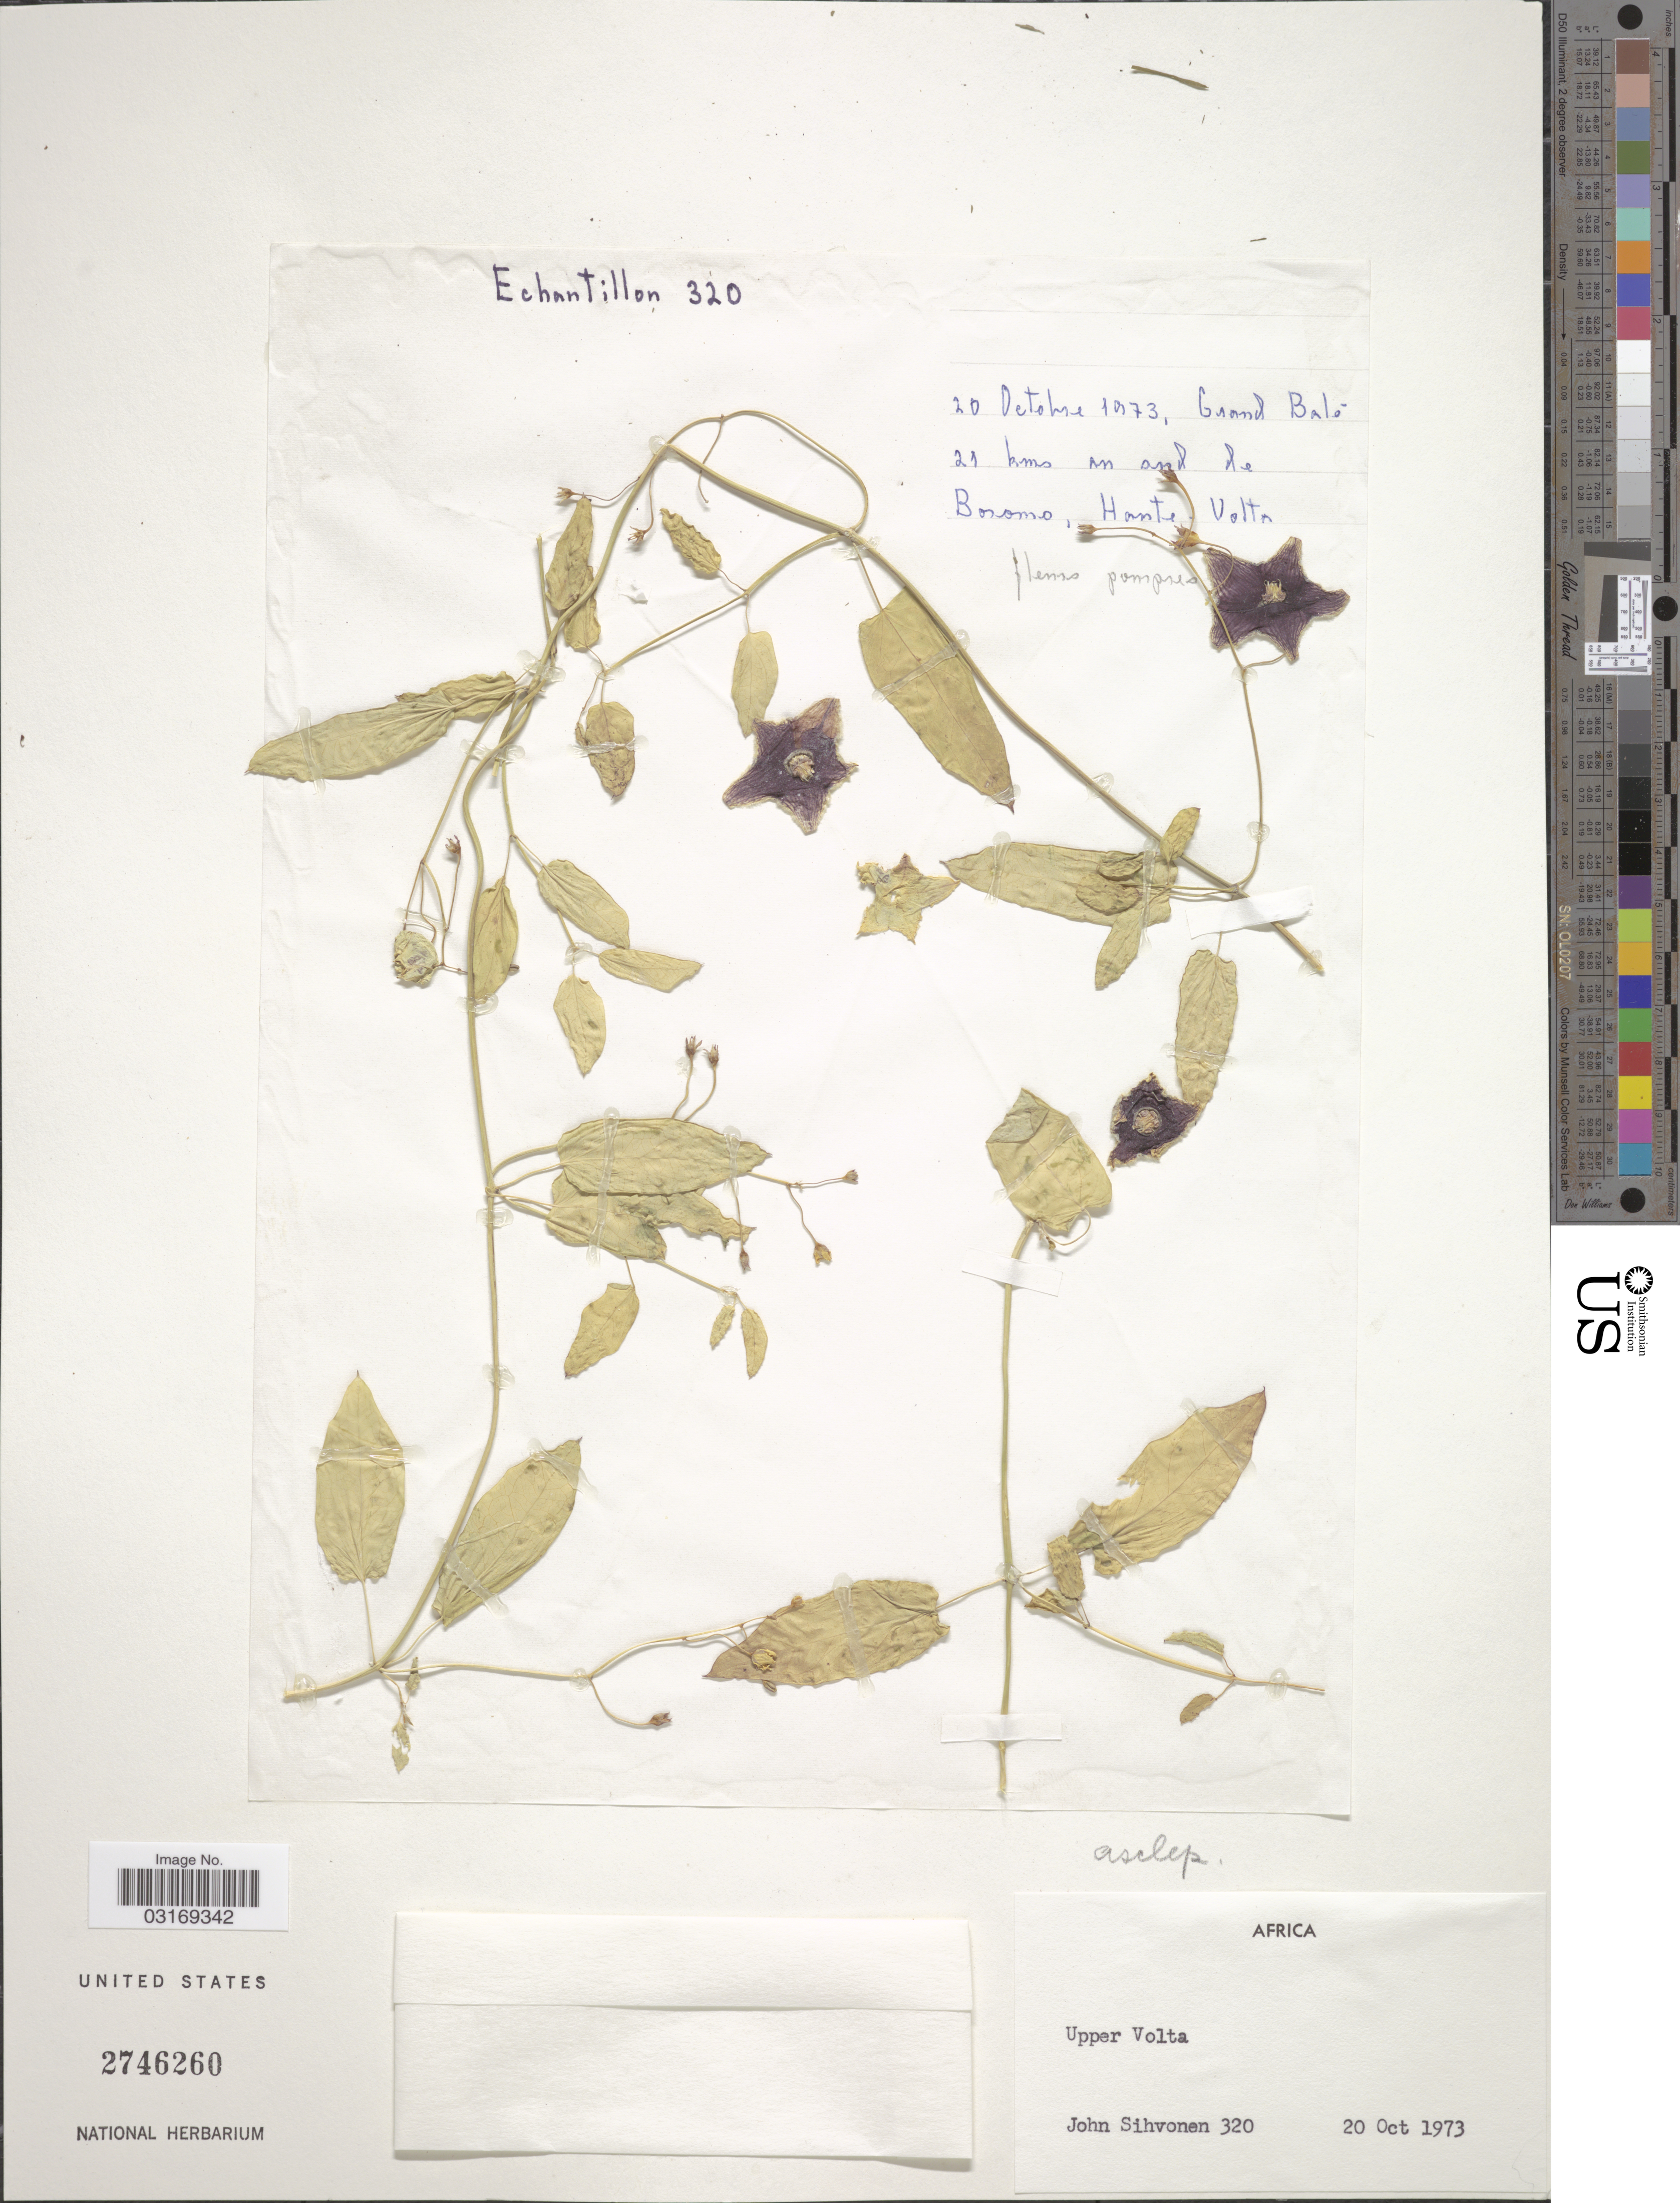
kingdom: Plantae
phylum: Tracheophyta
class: Magnoliopsida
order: Gentianales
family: Apocynaceae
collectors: J. Sihvonen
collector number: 320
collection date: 1973-10-20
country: Burkina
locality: Upper Volta. Grand Bale 21 kms on and le Boromo, Haute Volta.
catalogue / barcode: US 2746260